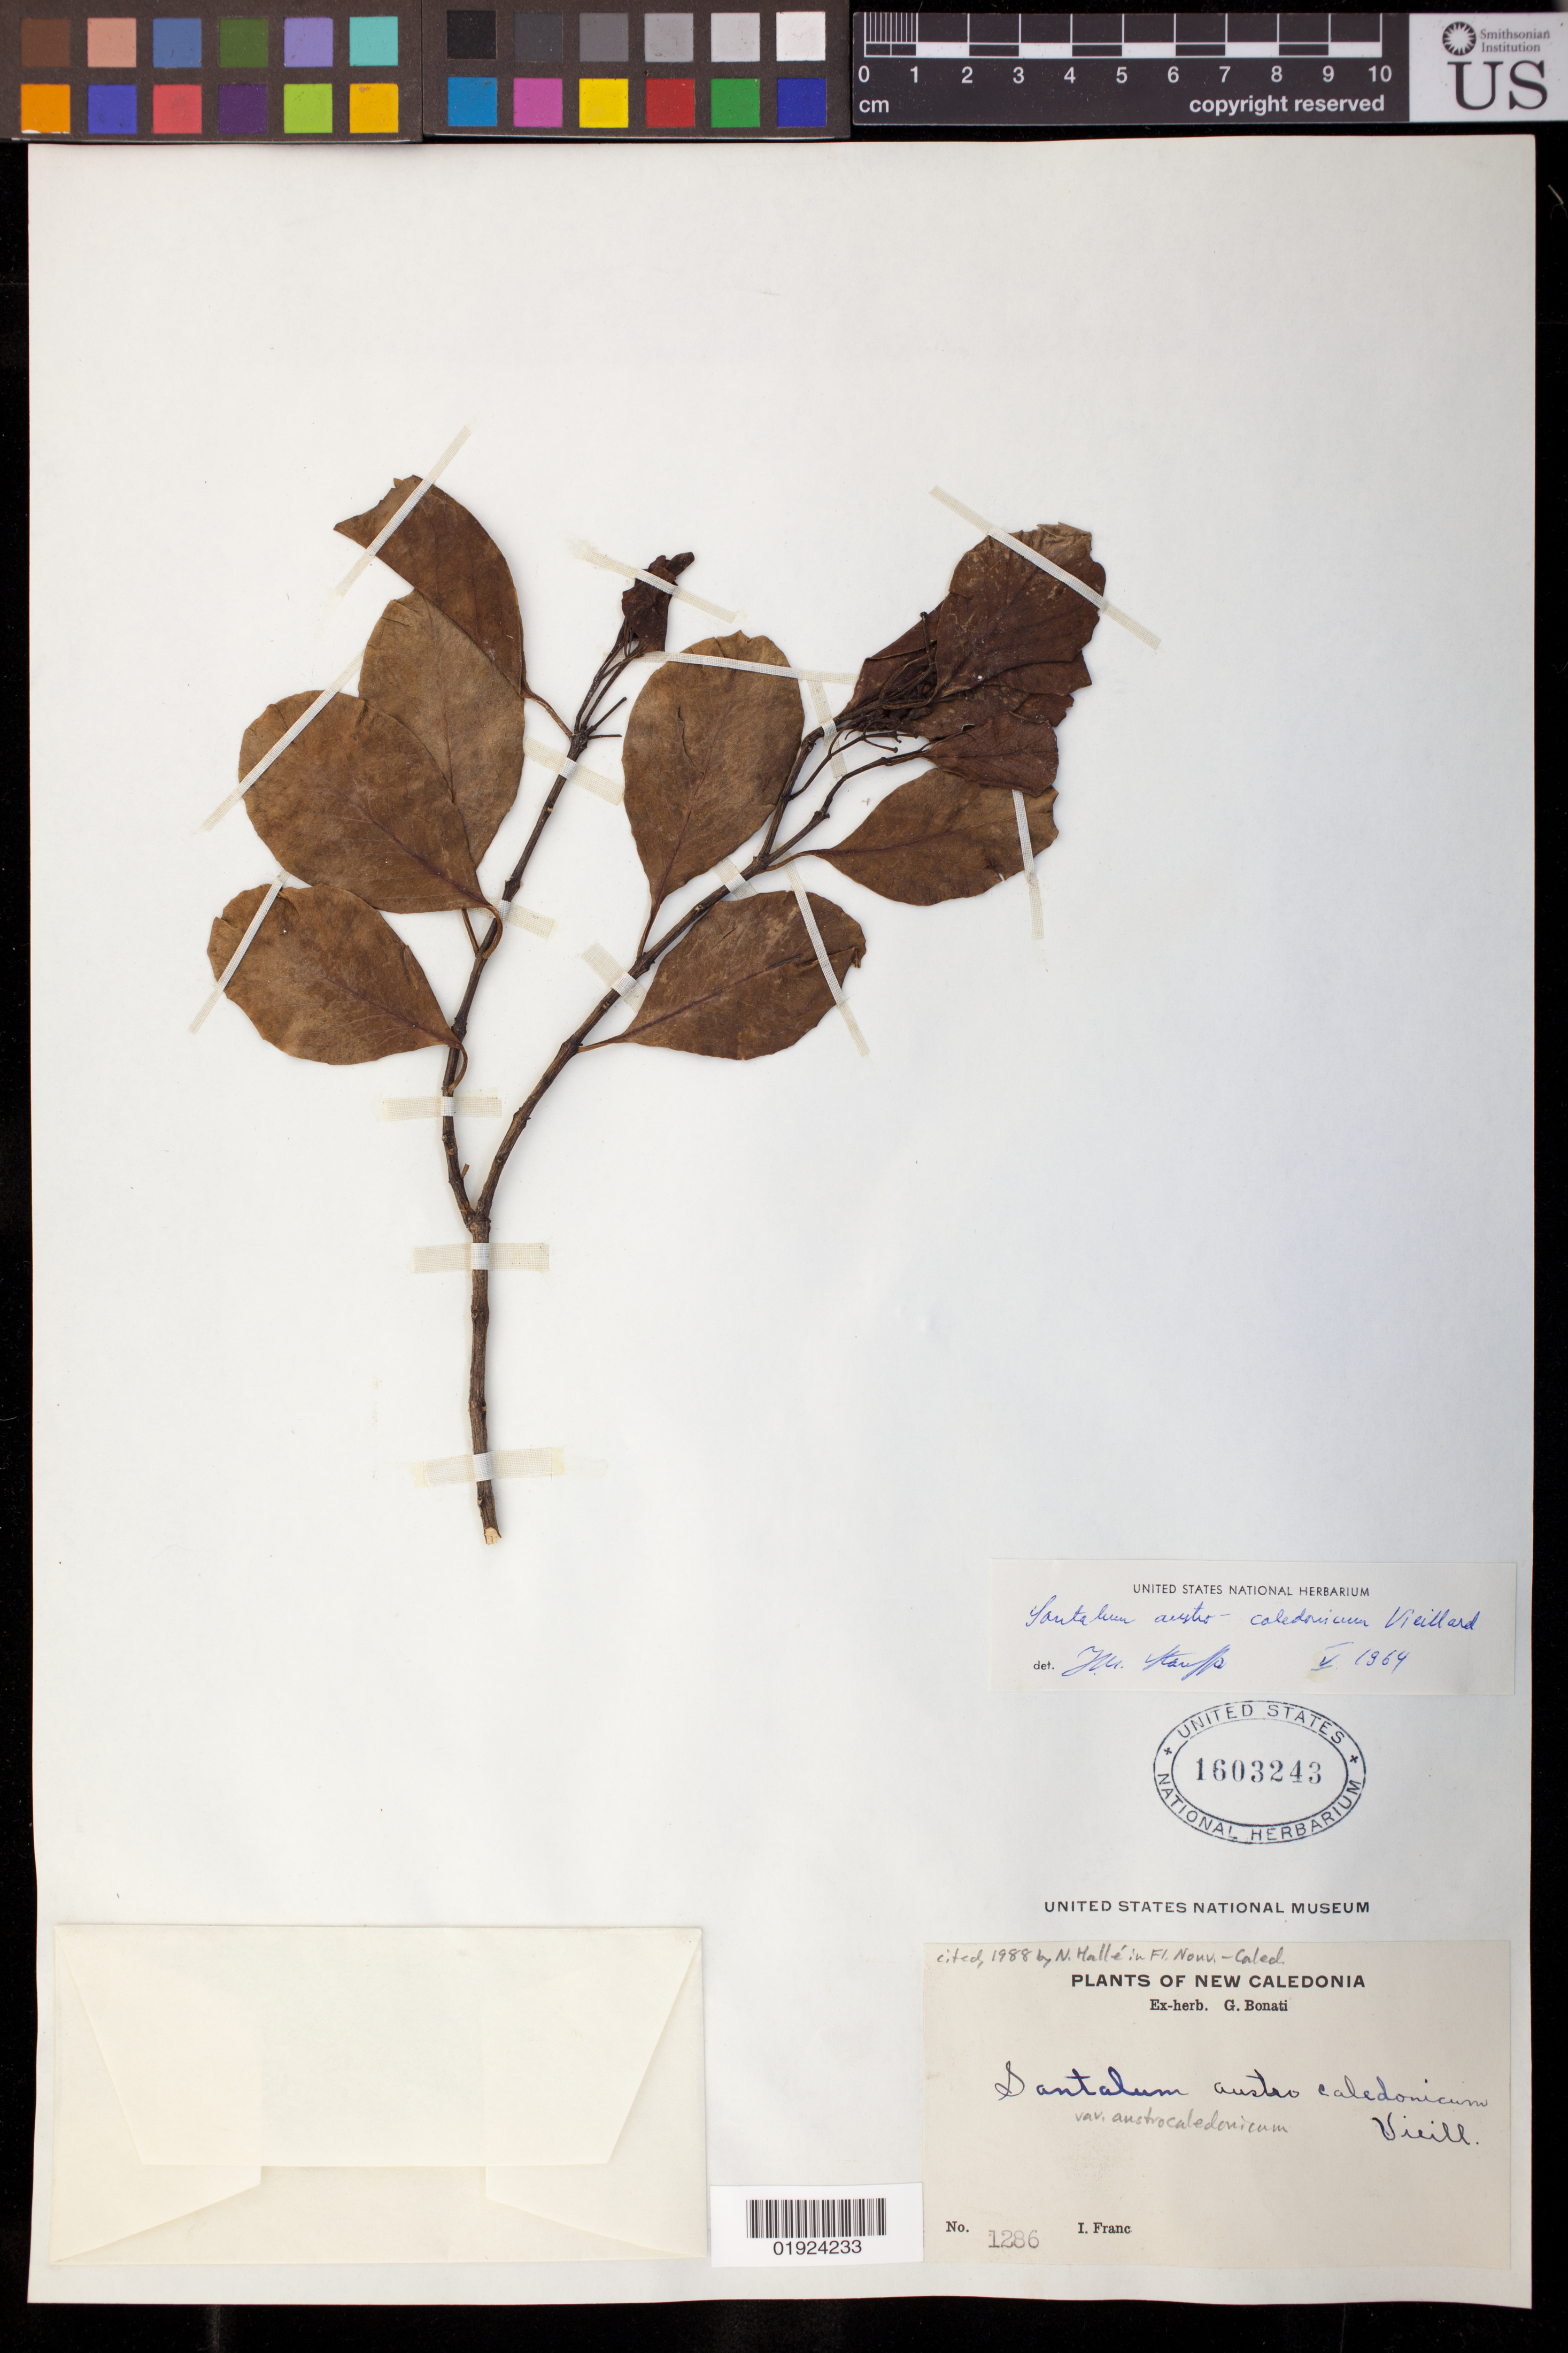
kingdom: Plantae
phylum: Tracheophyta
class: Magnoliopsida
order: Santalales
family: Santalaceae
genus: Santalum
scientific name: Santalum austrocaledonicum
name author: Vieill.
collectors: I. Franc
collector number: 1286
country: New Caledonia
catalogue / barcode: US 1603243